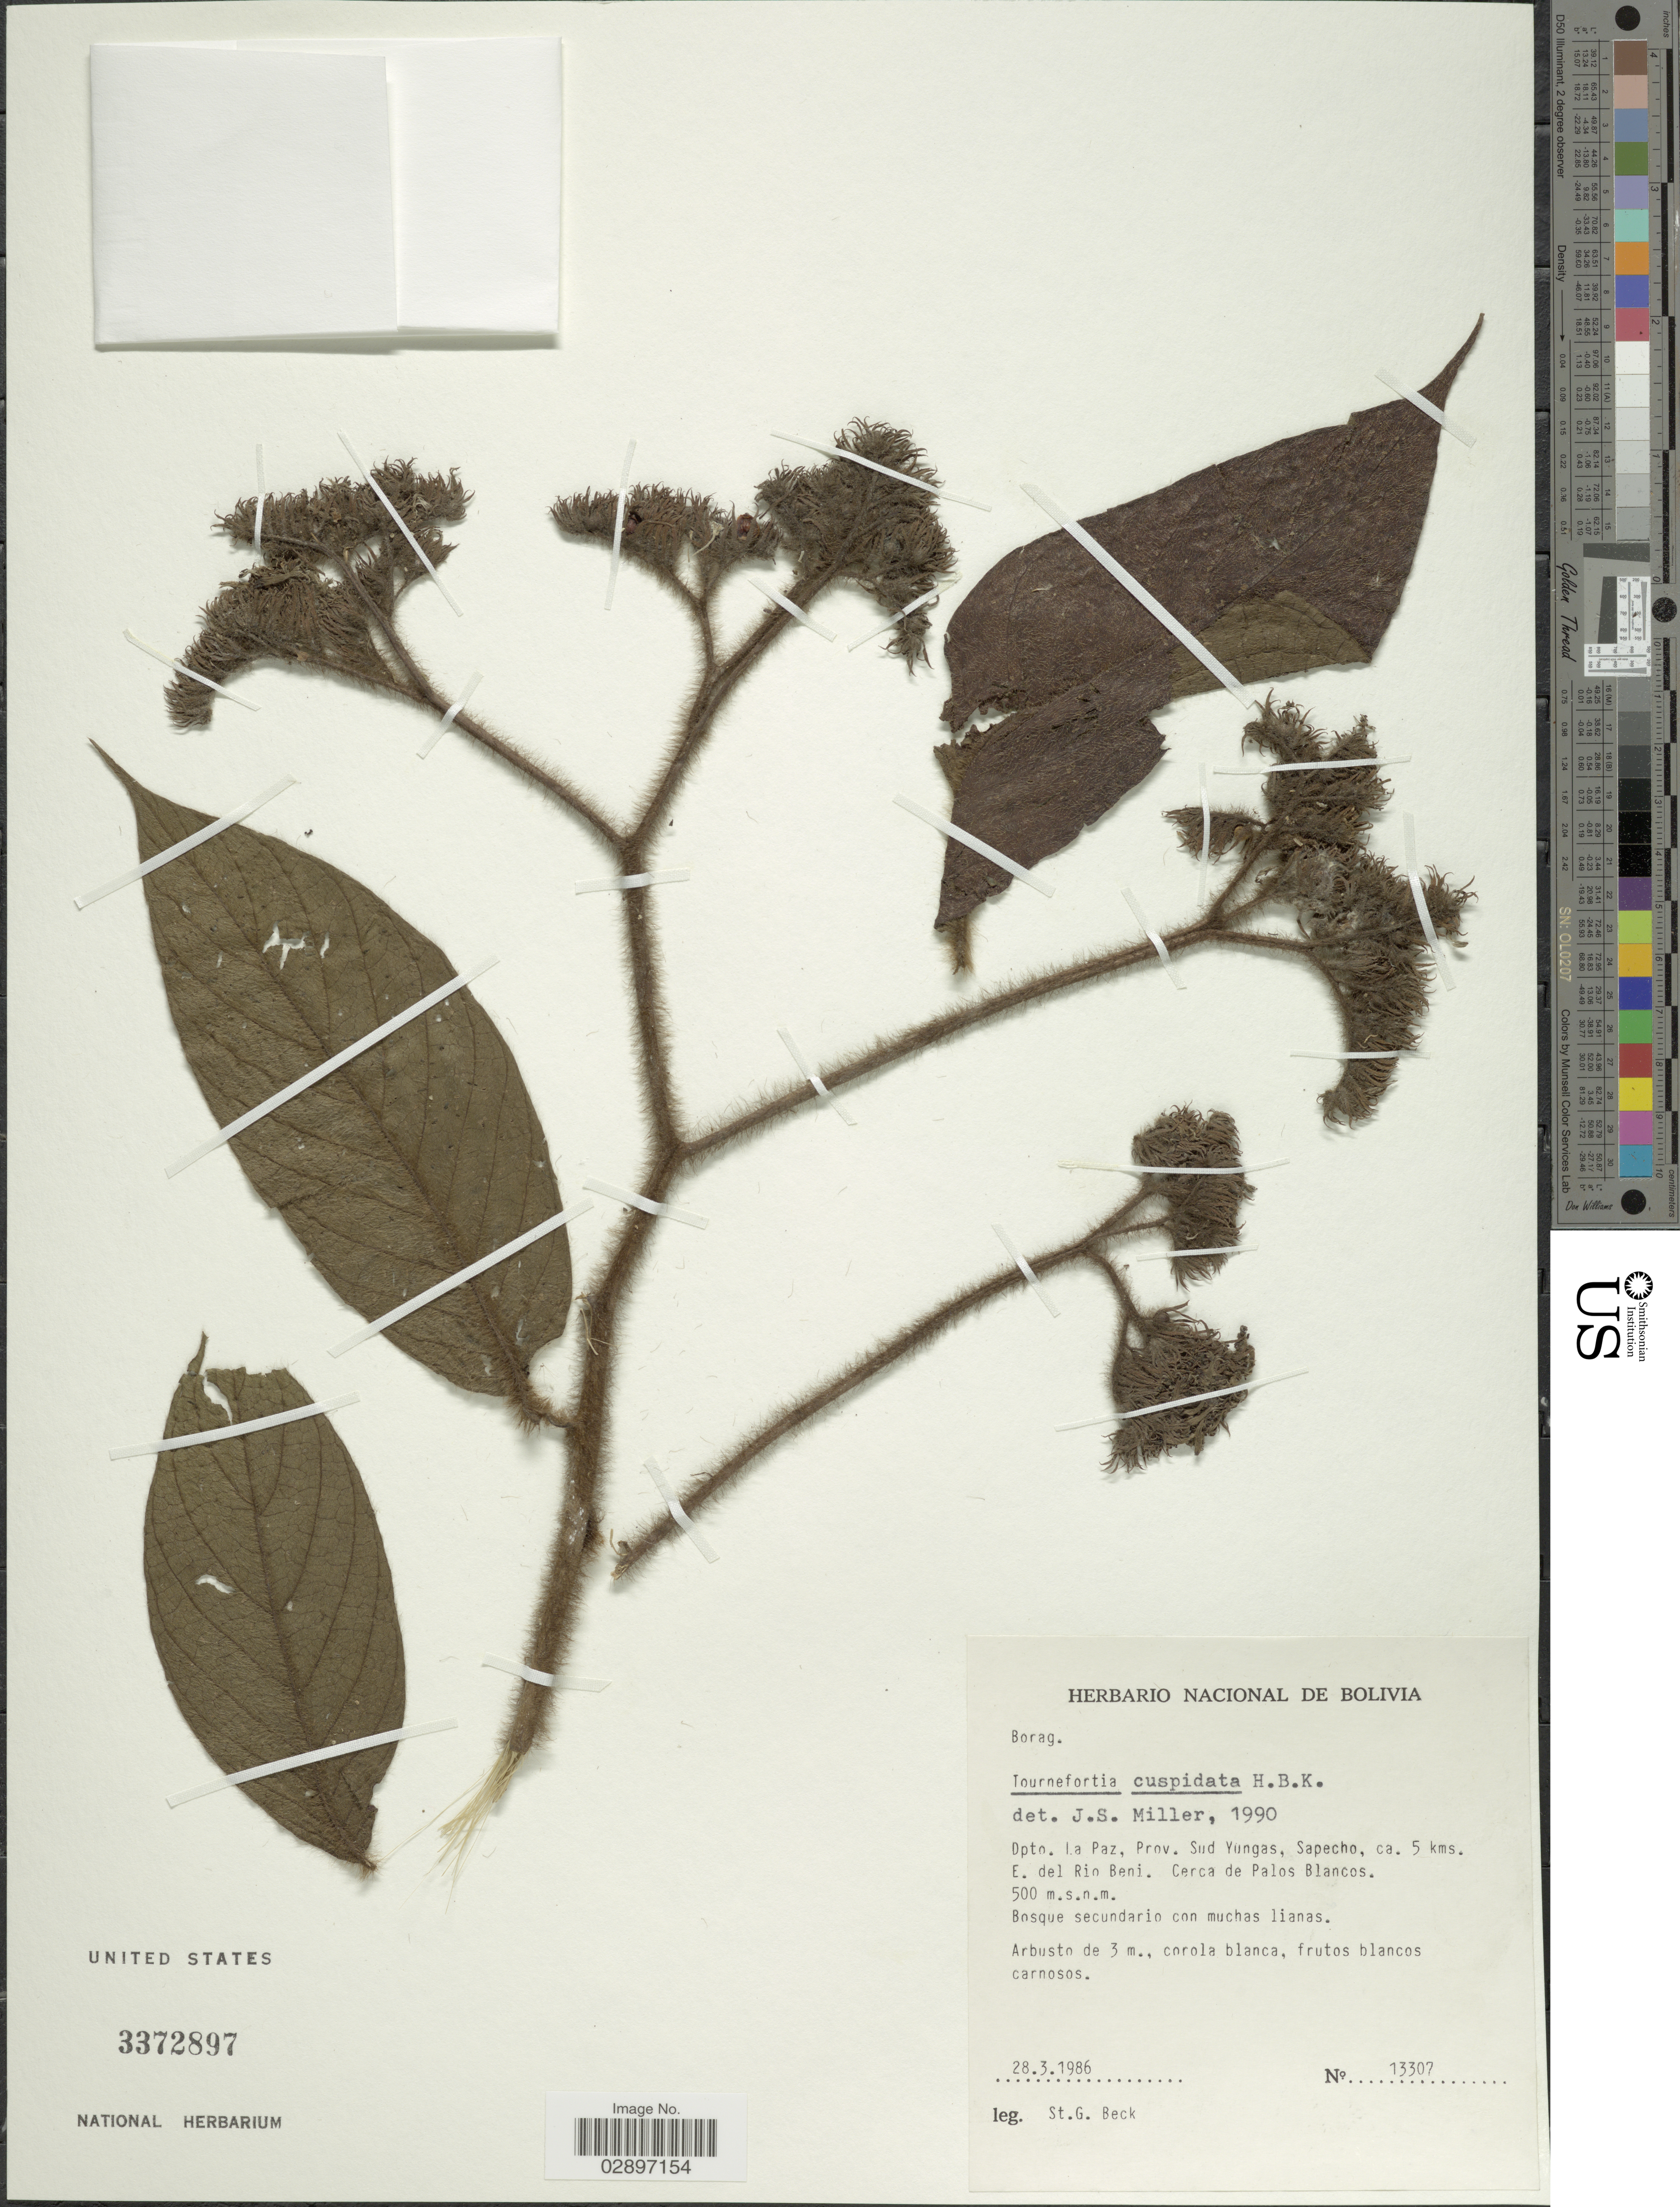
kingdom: Plantae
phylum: Tracheophyta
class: Magnoliopsida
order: Boraginales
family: Heliotropiaceae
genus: Tournefortia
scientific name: Tournefortia cuspidata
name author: Kunth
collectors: S. G. Beck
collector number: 13307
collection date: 1986-03-28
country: Bolivia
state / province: La Paz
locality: Dpto. La Paz, Prov. Sud Yungas, Sapecho, ca. 5 kms. E. del Rio Beni. Cerca de Palos Blancos.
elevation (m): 500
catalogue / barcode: US 3372897